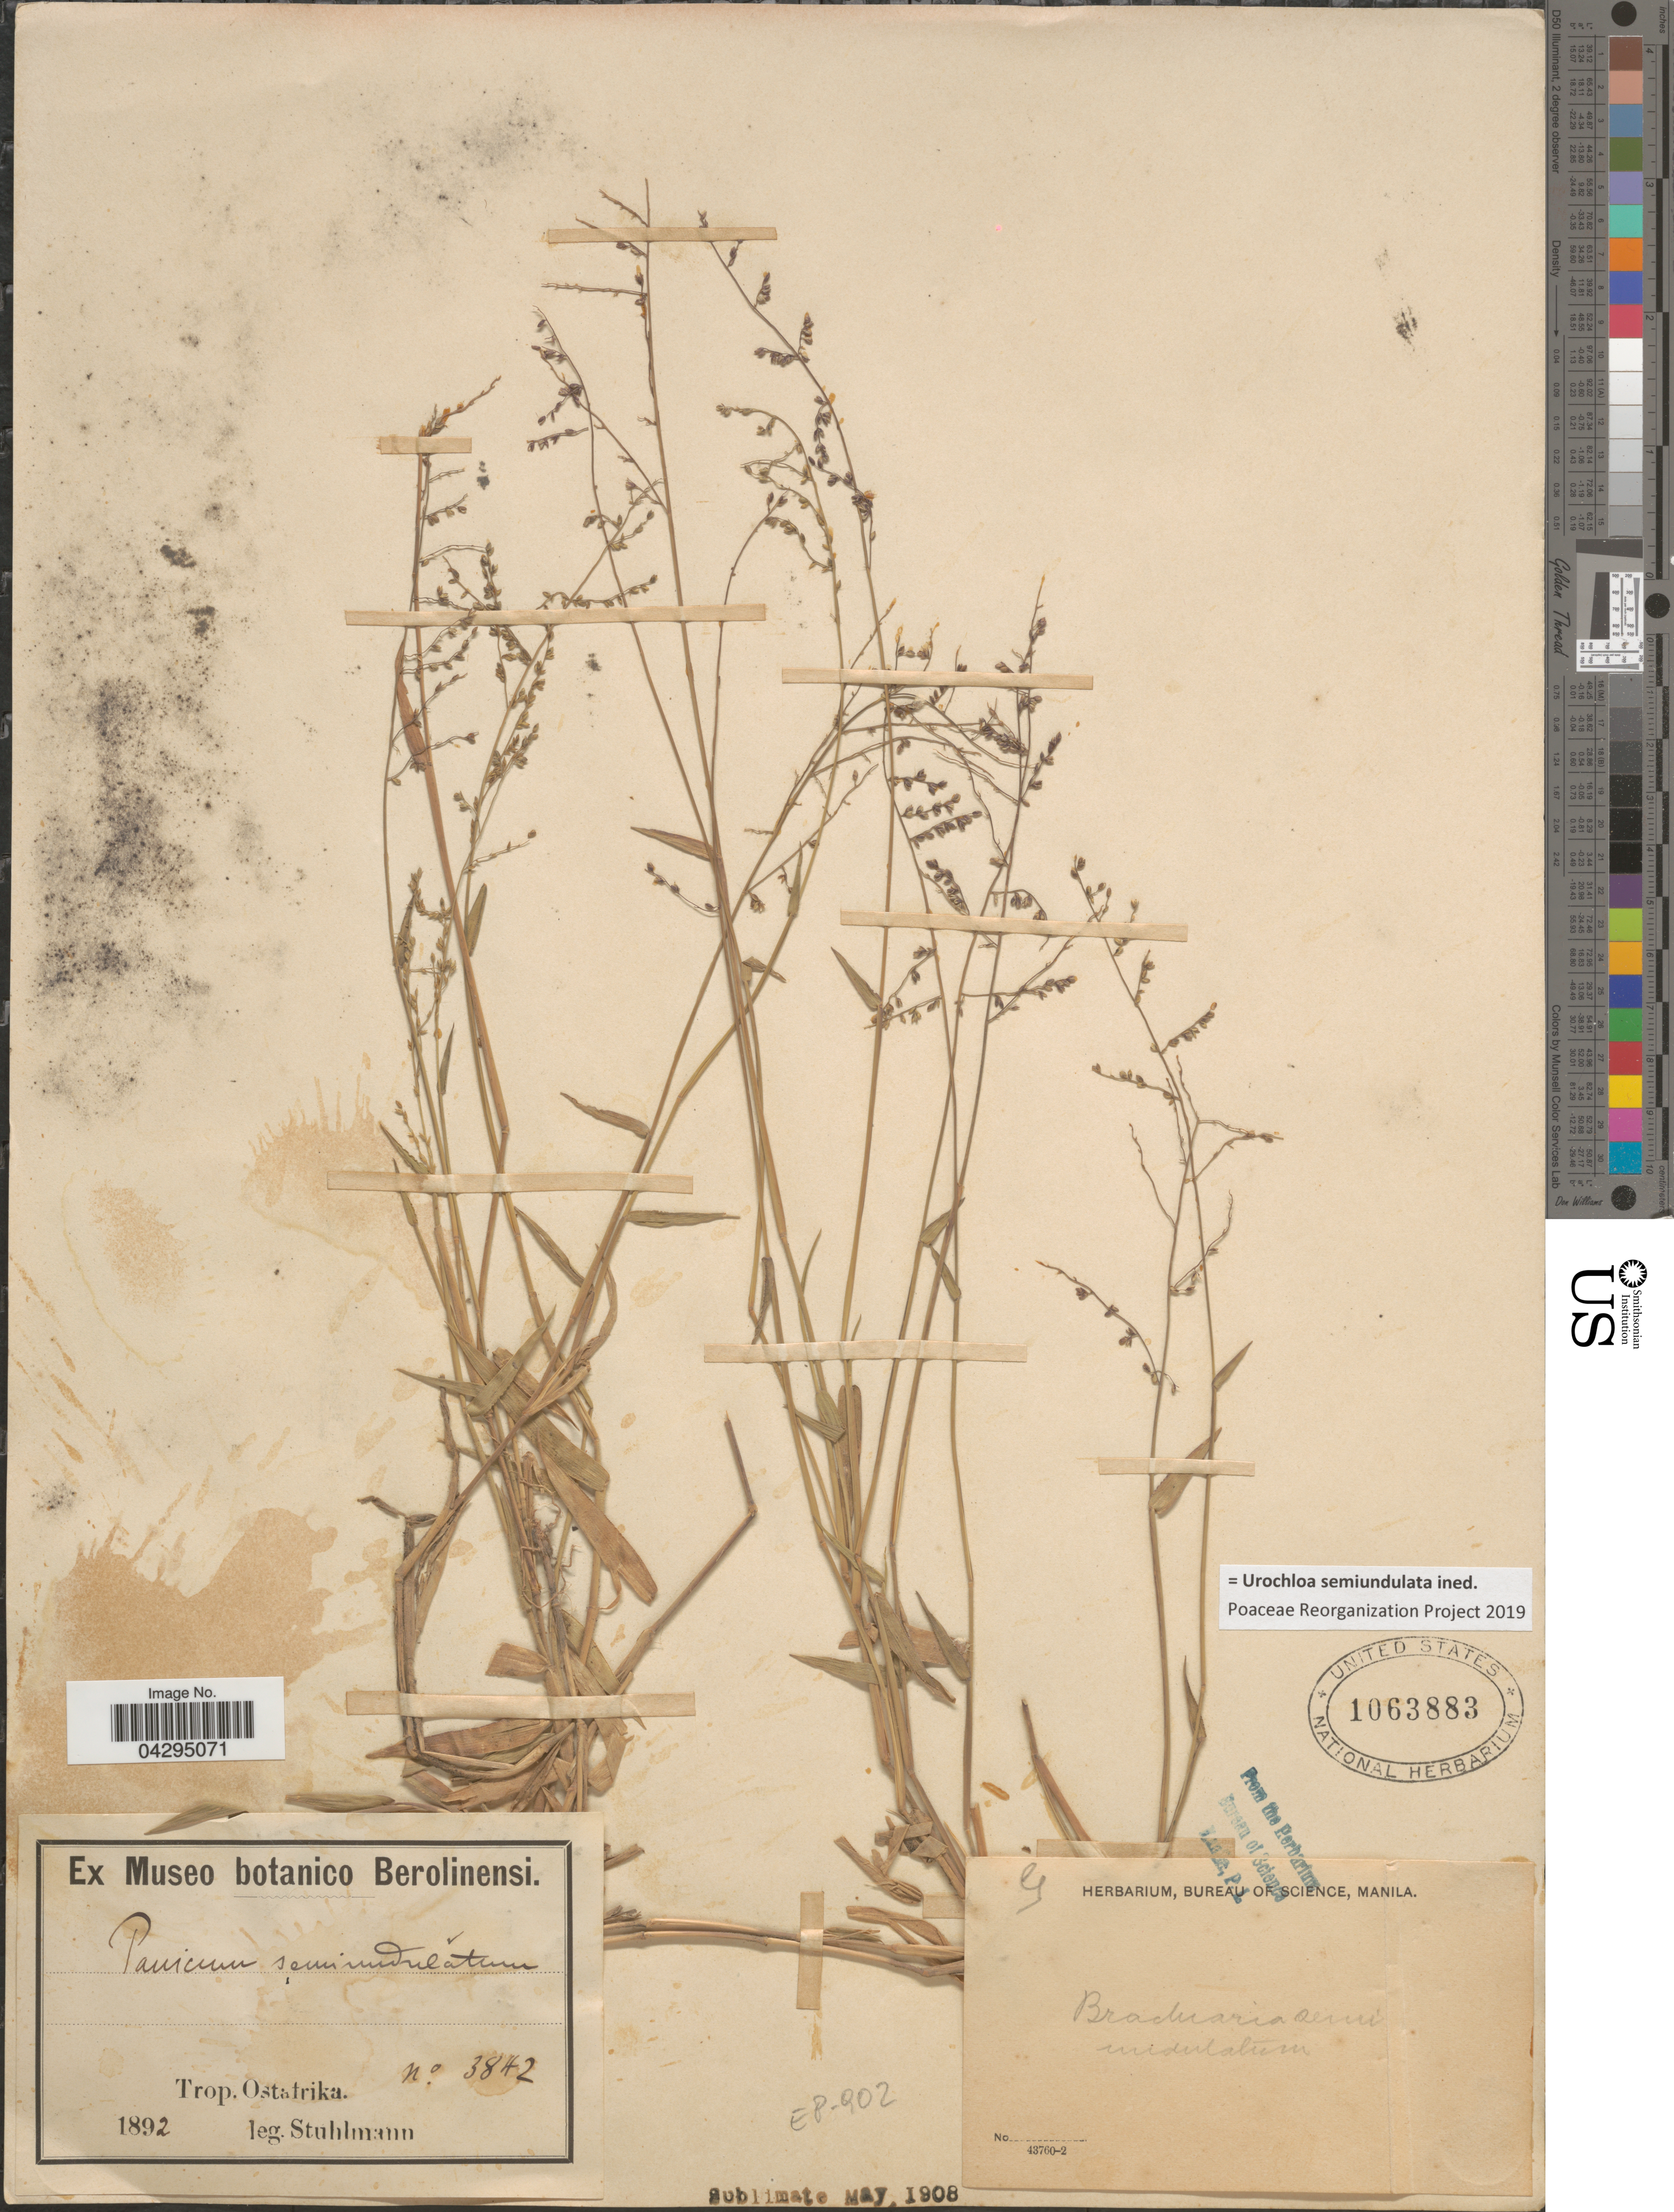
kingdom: Plantae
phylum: Tracheophyta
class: Liliopsida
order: Poales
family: Poaceae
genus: Urochloa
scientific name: Urochloa semiundulata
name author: (Hochst. ex A. Rich.) Ashal. & V. J. Nair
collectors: -. Stuhlmann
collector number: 3842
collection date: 1892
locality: Trop. Ostafrika.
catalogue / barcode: US 1063883